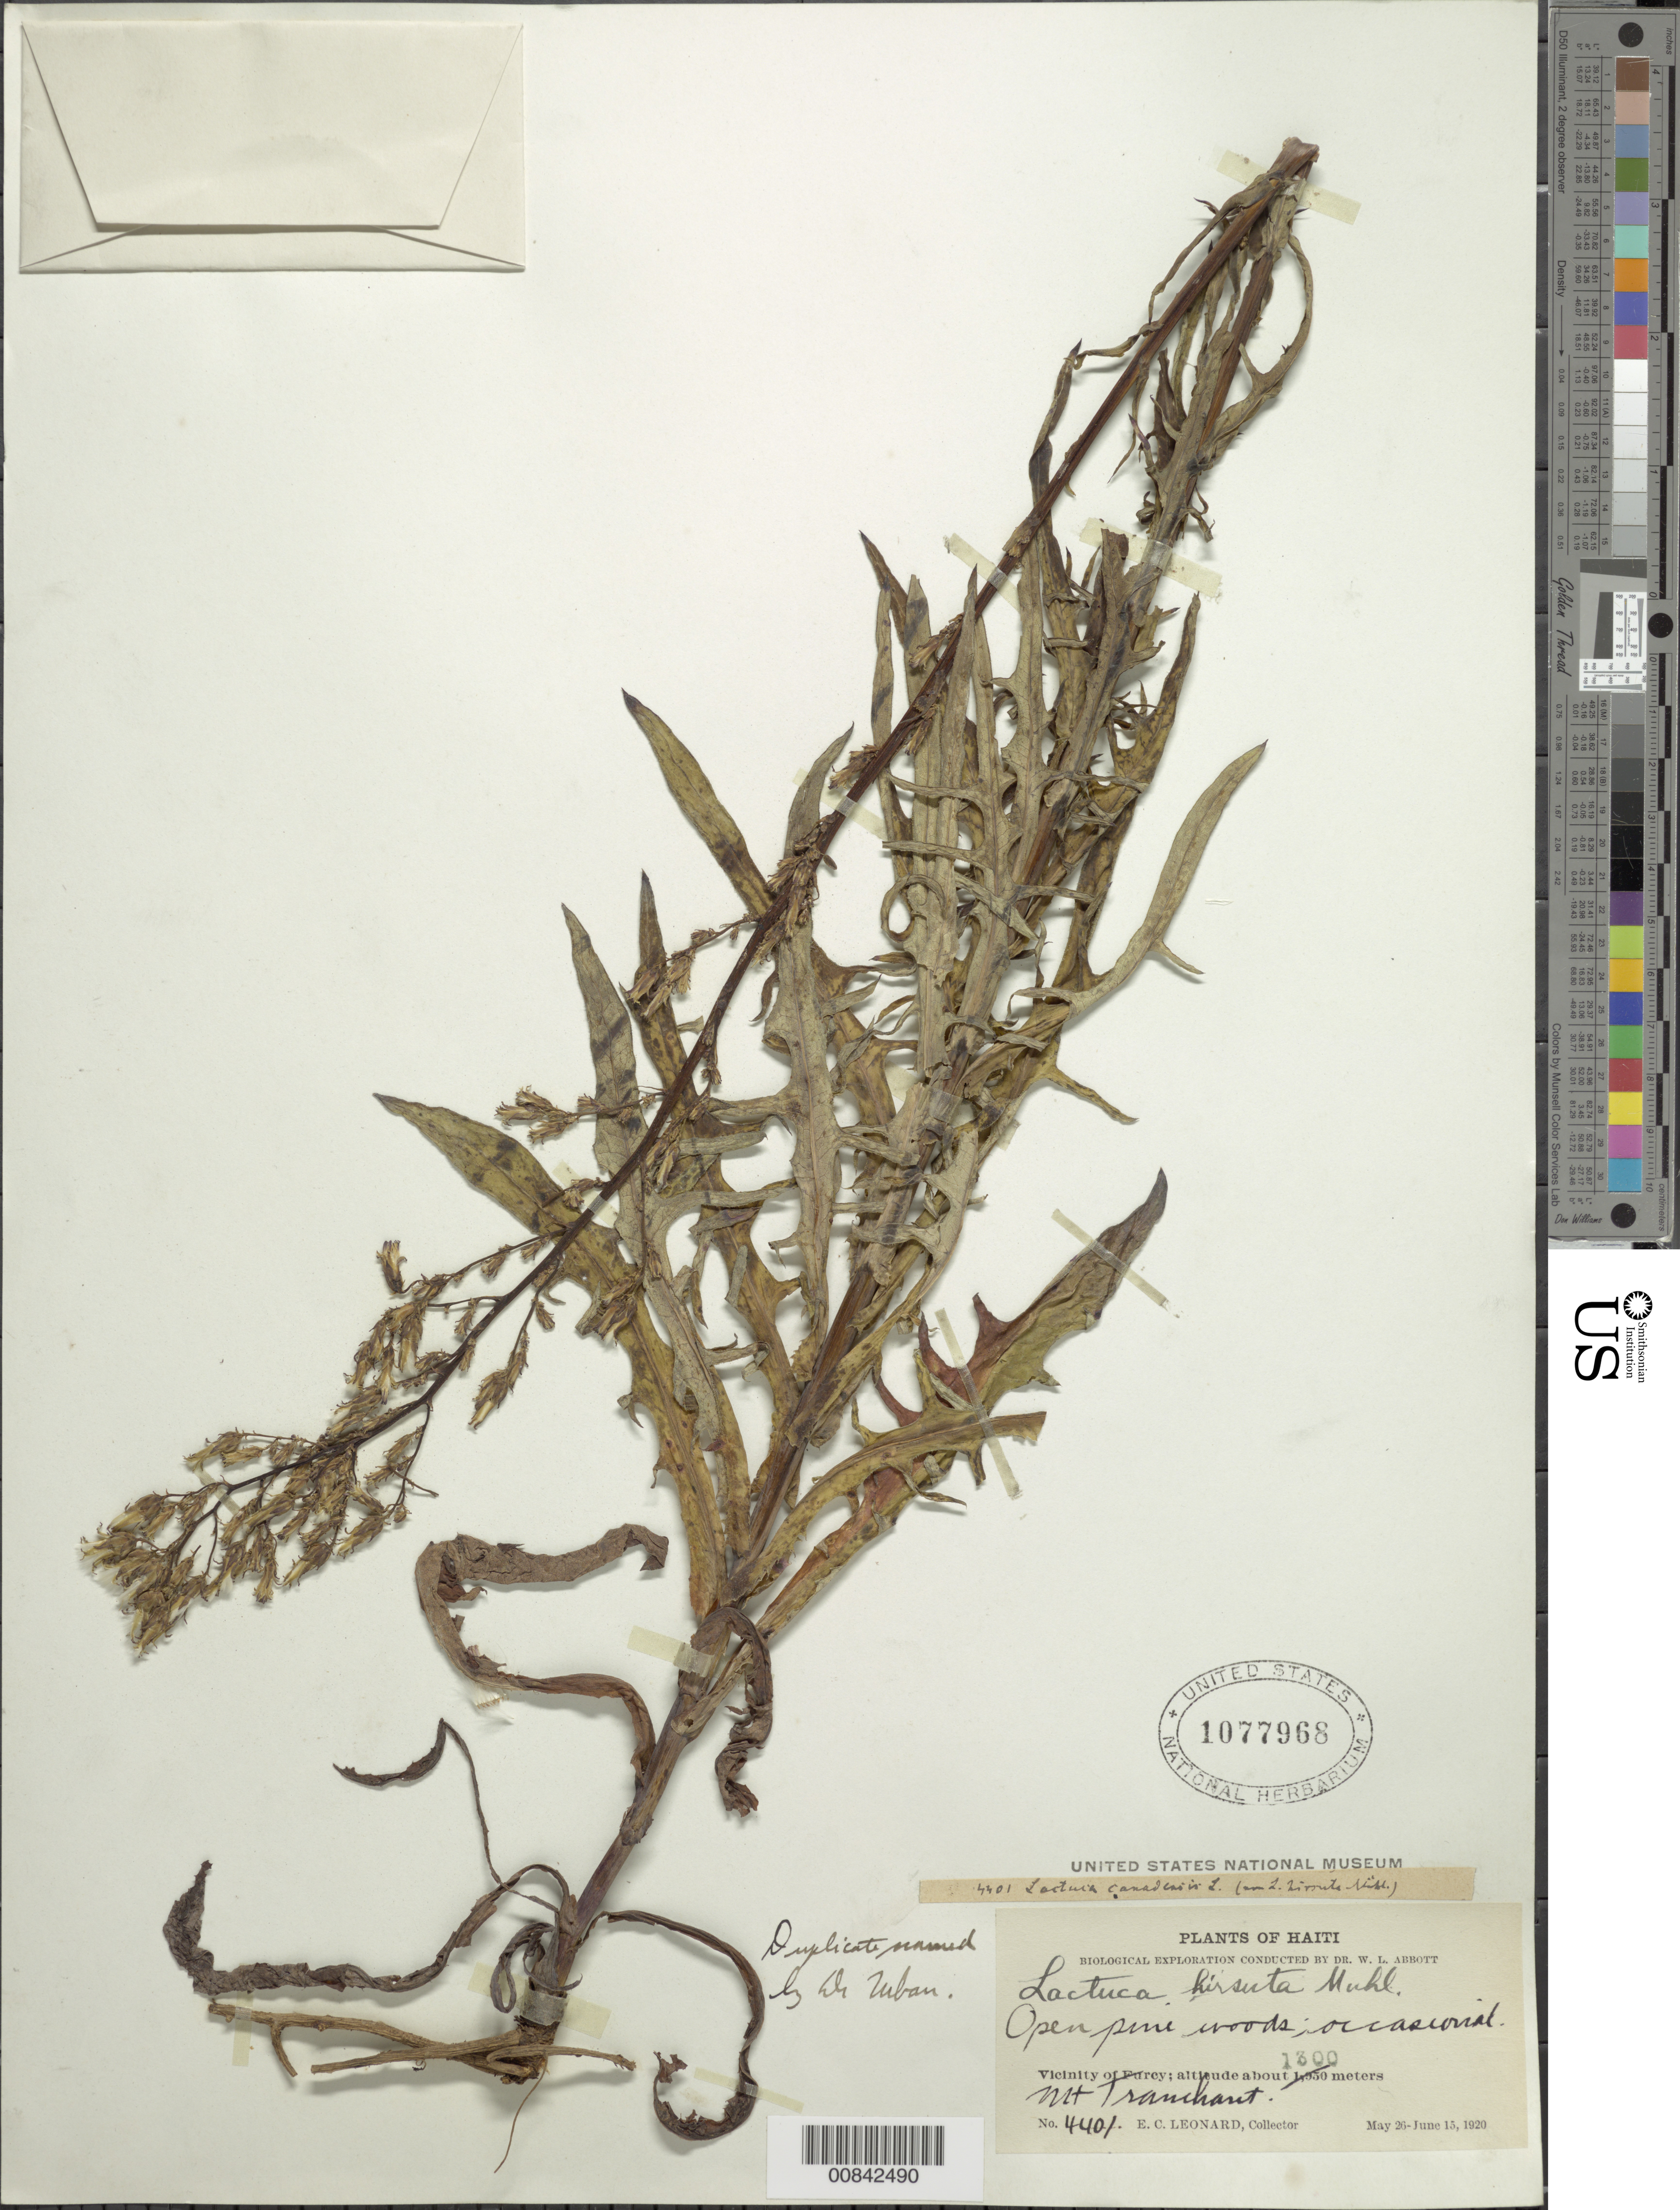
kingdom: Plantae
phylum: Tracheophyta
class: Magnoliopsida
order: Asterales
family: Asteraceae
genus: Lactuca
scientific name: Lactuca canadensis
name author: L.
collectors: E. C. Leonard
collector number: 4401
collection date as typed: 26 May 1920 to 15 Jun 1920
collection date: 1920-05-26/1920-06-15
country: Haiti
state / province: Ouest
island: Hispaniola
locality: Vicinity of Furcy, Mt. Tranchant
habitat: Open pine woods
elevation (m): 1300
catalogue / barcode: US 1077968